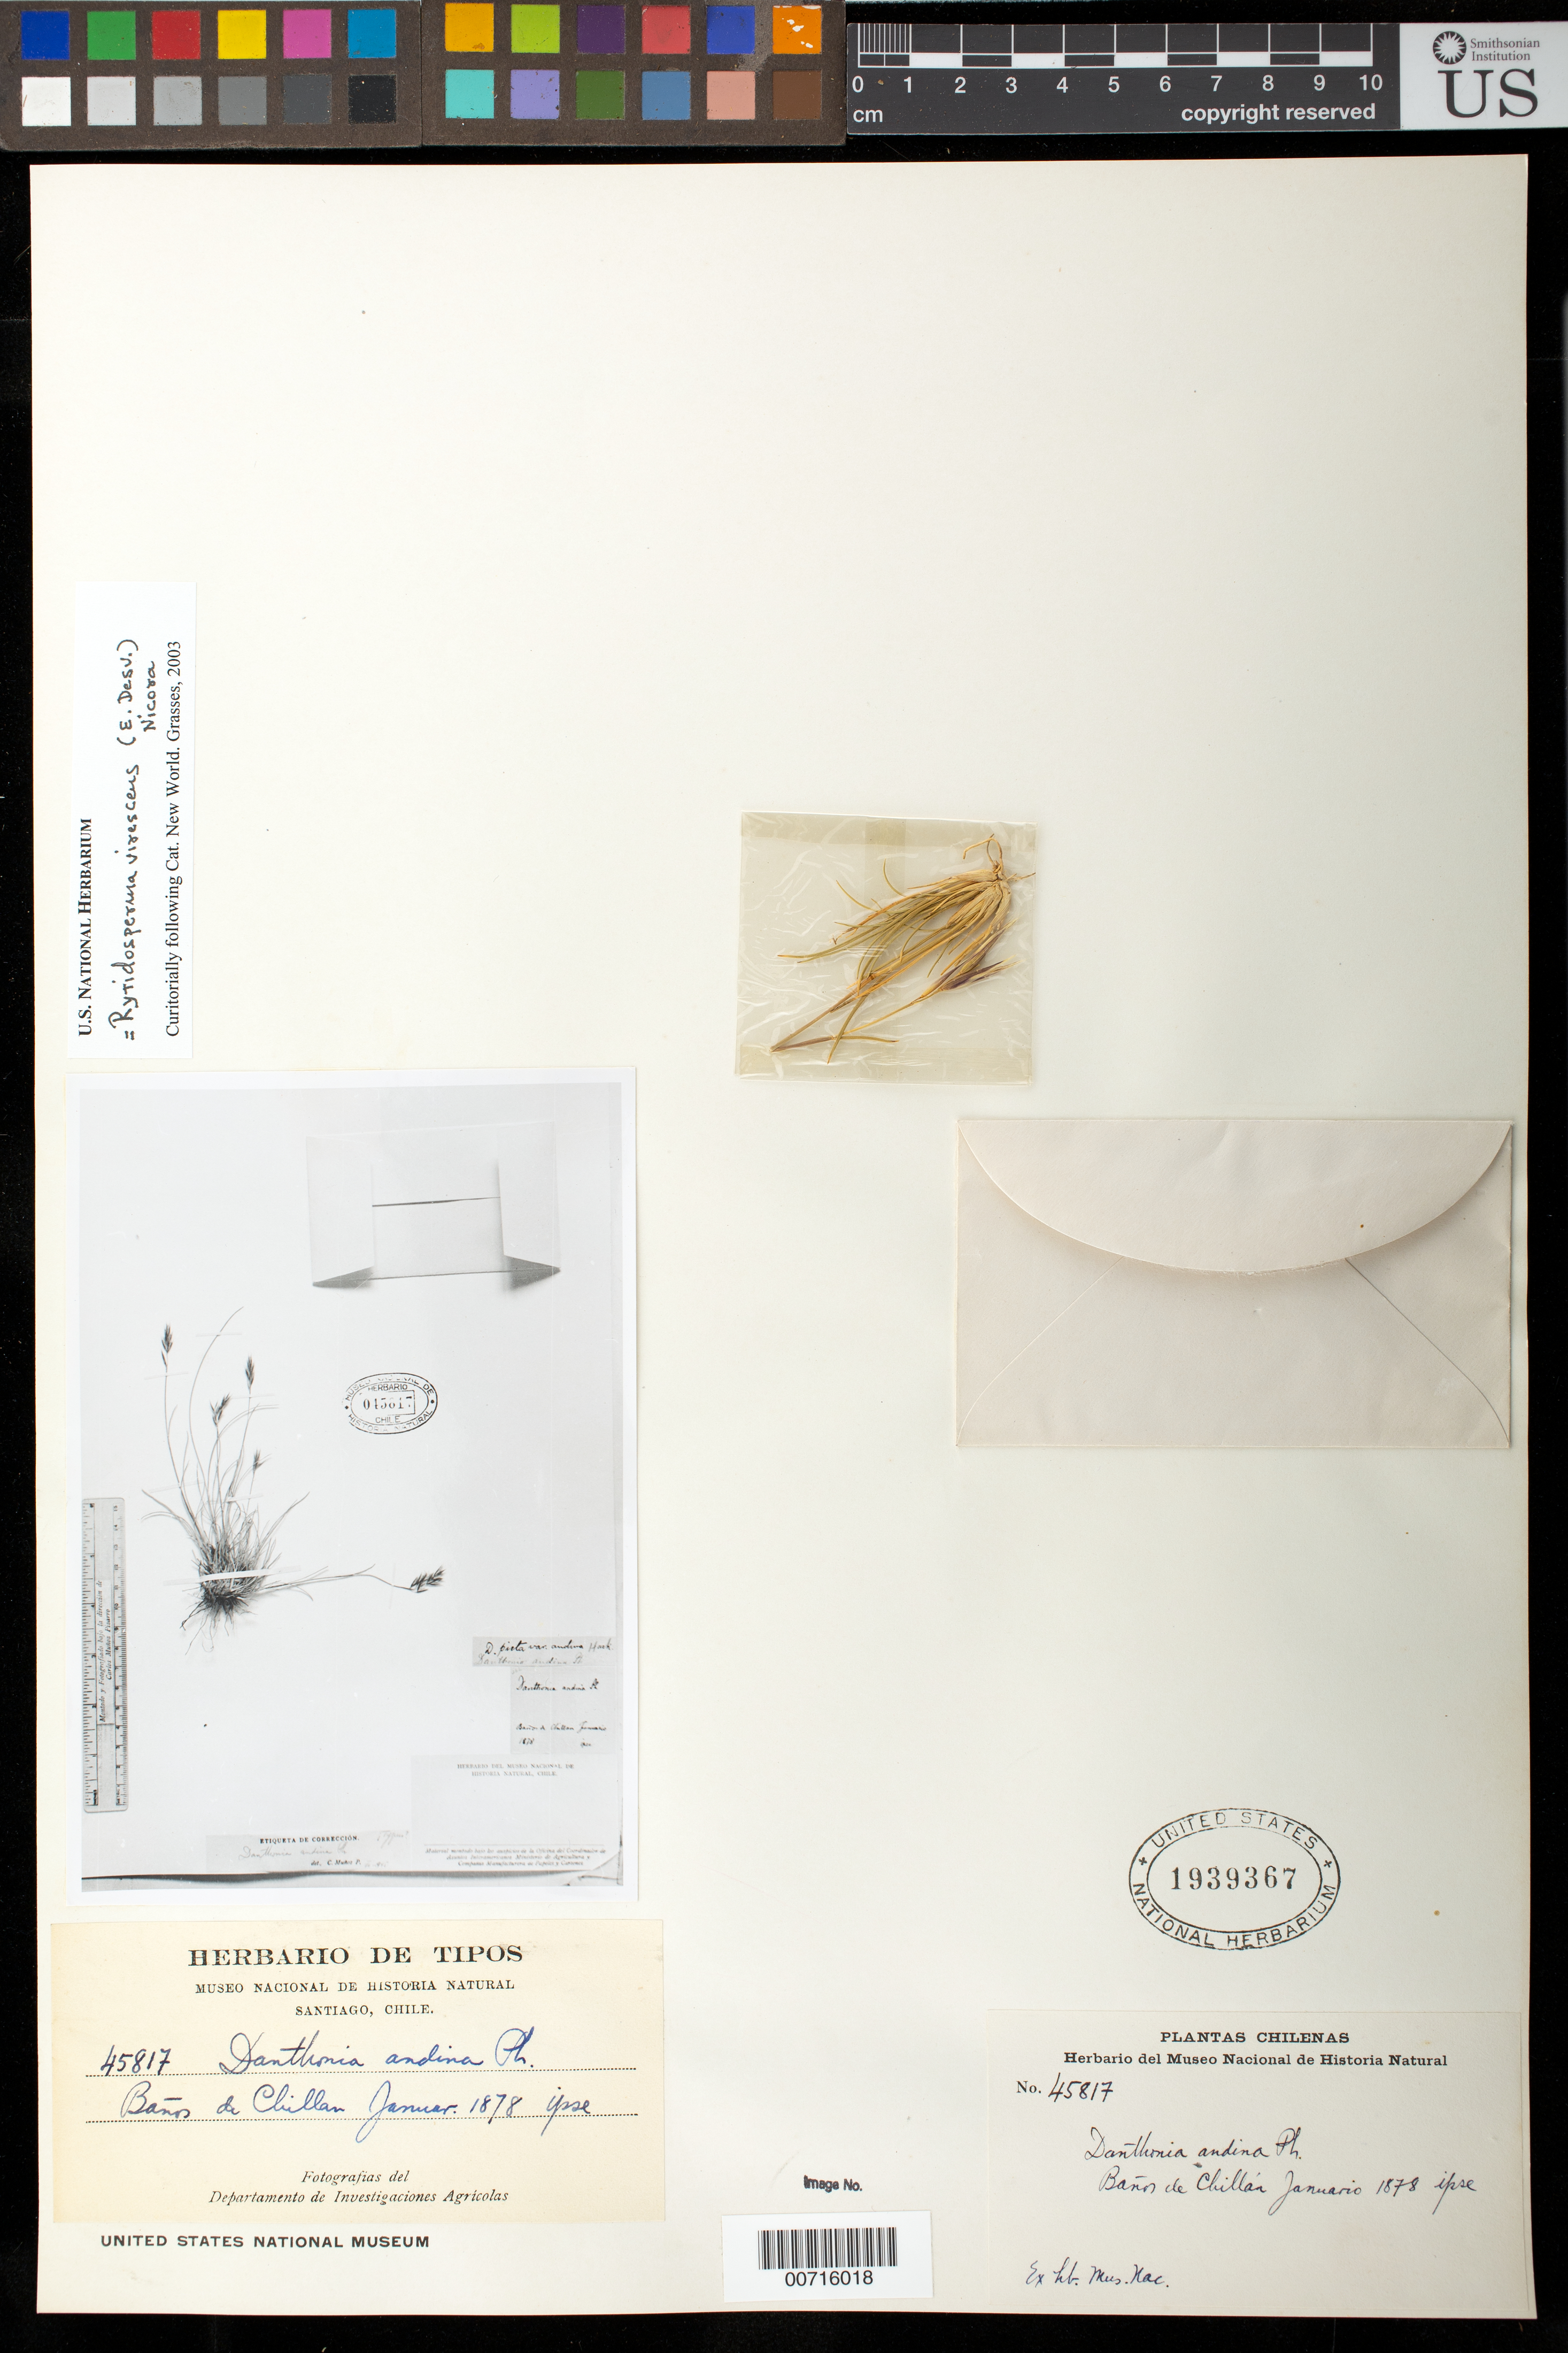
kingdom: Plantae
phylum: Tracheophyta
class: Liliopsida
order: Poales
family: Poaceae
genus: Danthonia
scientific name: Danthonia andina Phil. (p. 33, non p. 30)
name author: Phil.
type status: Original Material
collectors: R. A. Philippi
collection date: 1878-01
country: Chile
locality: Baños de Chillan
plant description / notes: Photograph and fragmentary material of type specimen ex herb. Mus. Nac. Hist. Nat. Santiago, Chile. NOTE: Philippi used the same name for 2 different taxa (in same publication!); p. 30: "Habitat in Andibus provinciae Talca"; p. 33: "In Andibus prope thermas Chillanenses inveni pauca specimina januario 1877"). This material from Chillan, dated January 1878, is apparently either type material (mis-cited in protologue?) or original material of the name on p. 33.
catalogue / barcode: US 1939367